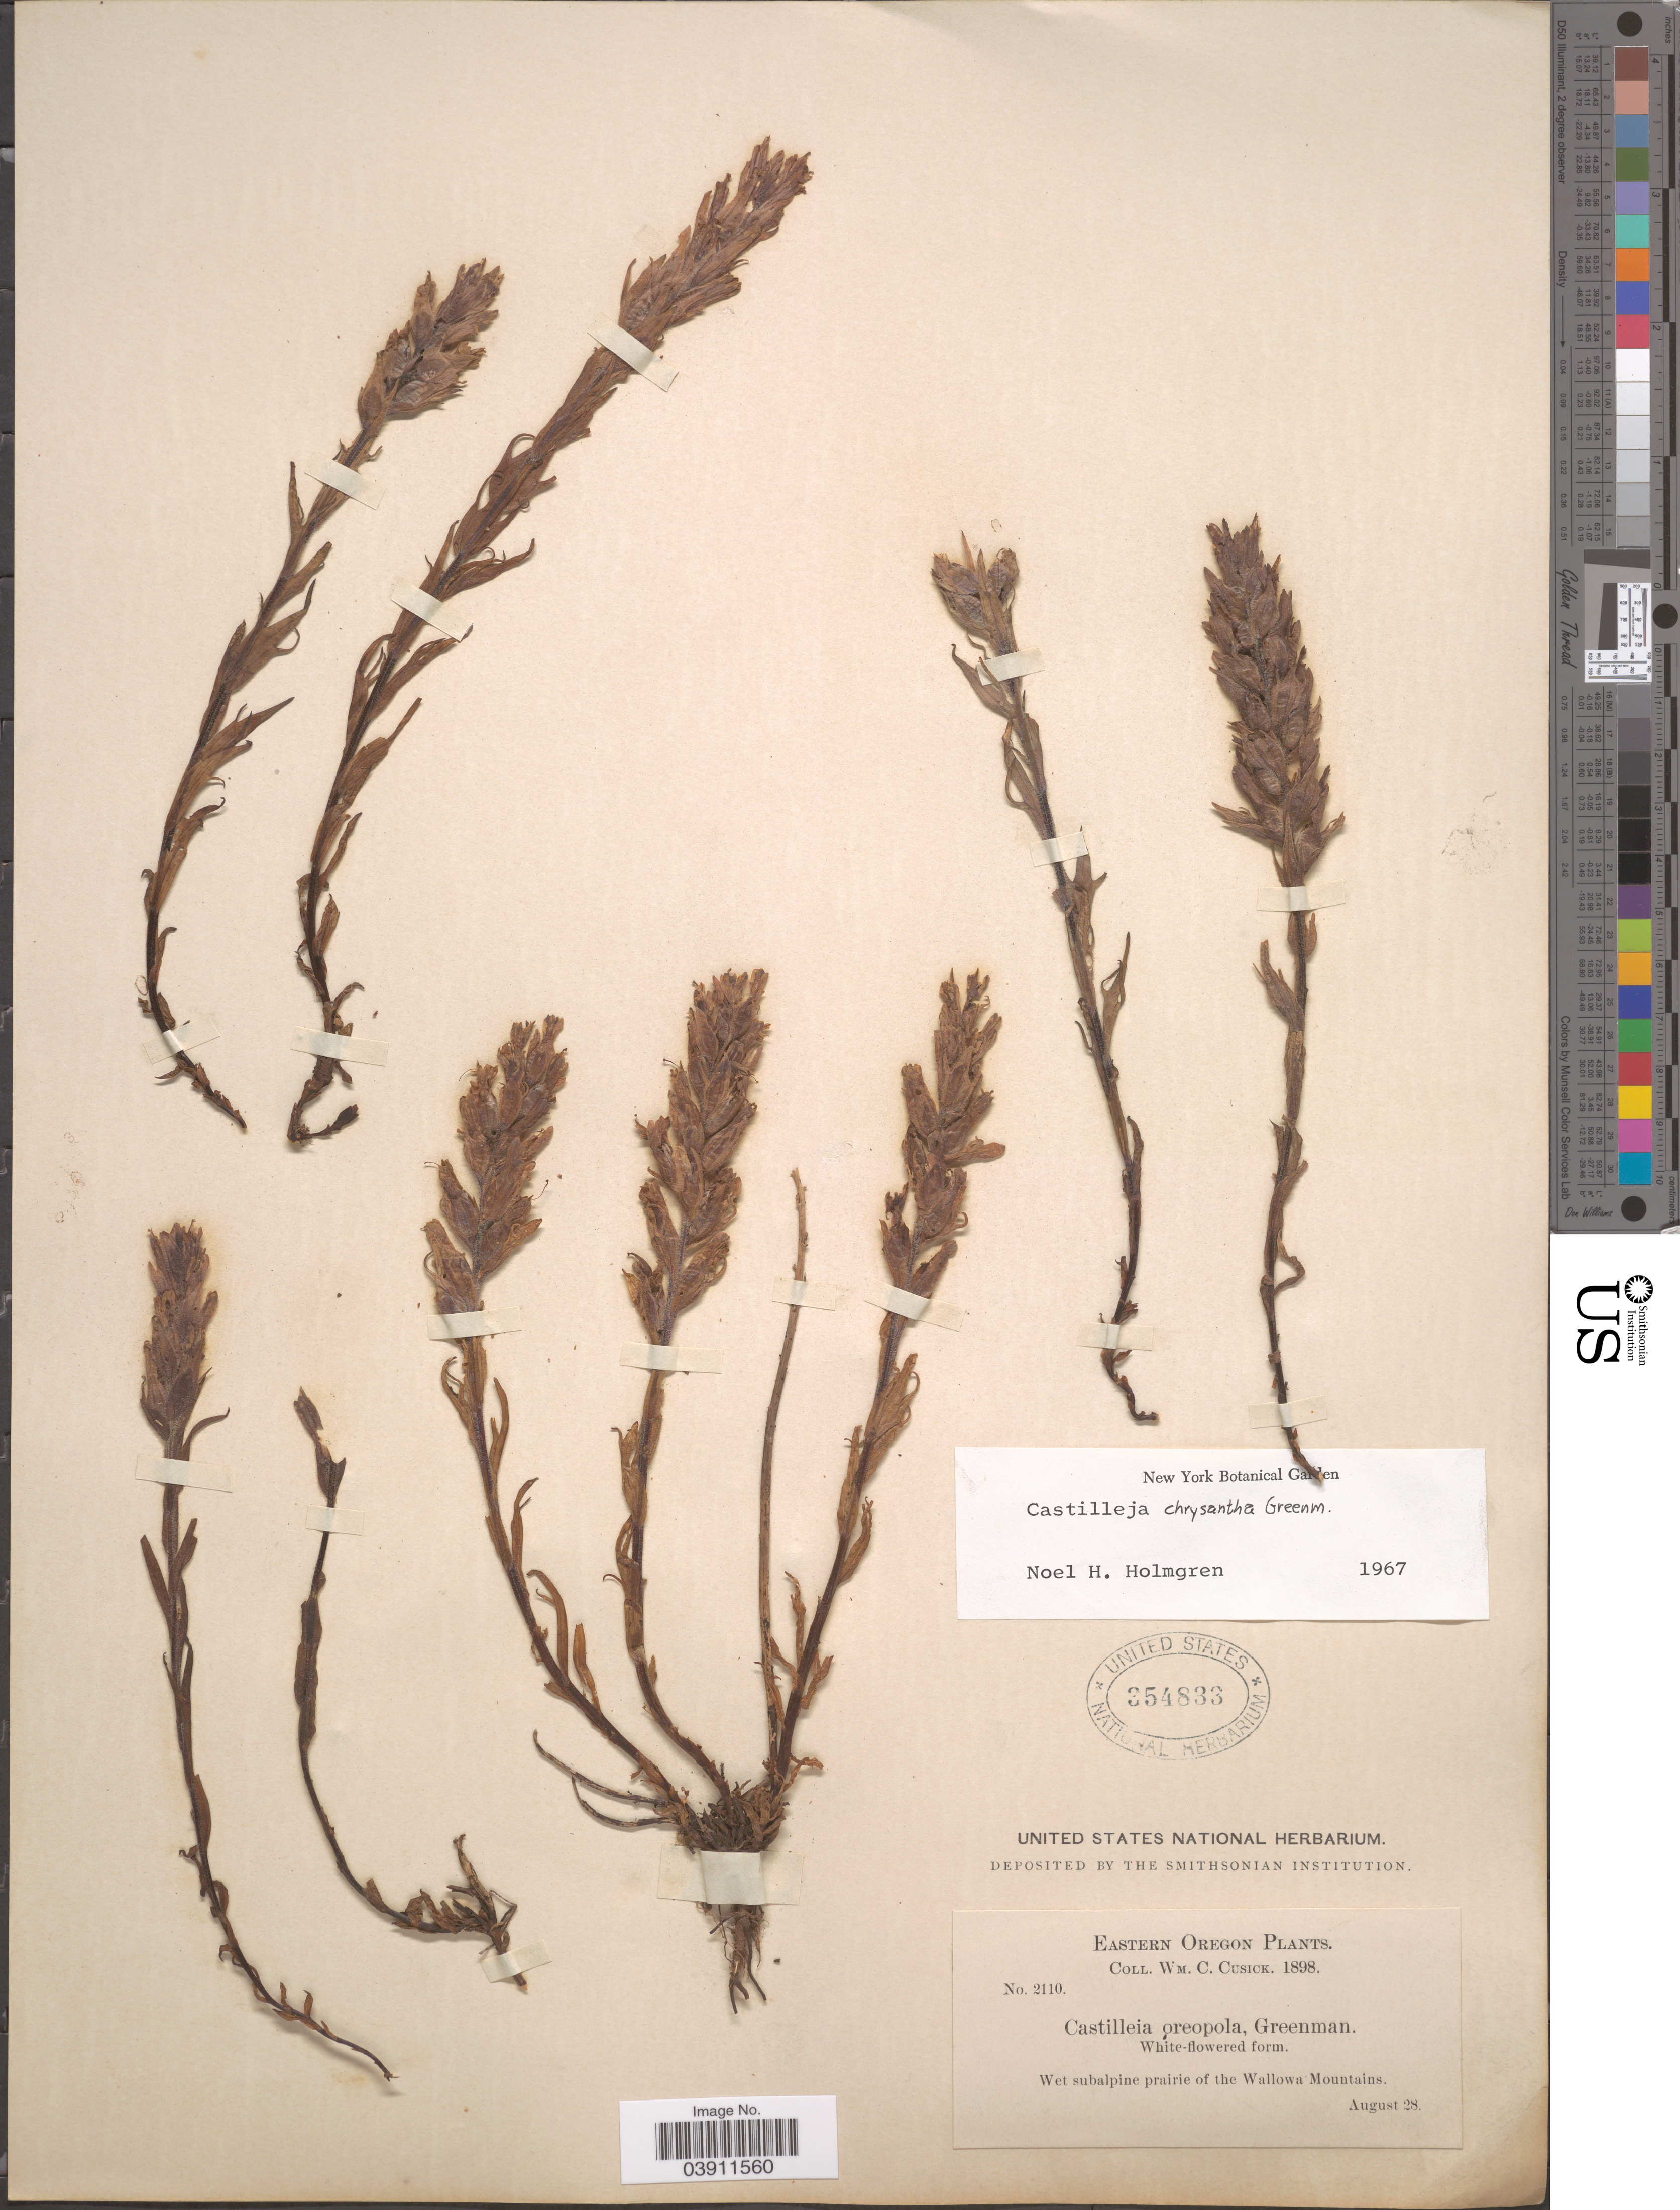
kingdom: Plantae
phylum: Tracheophyta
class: Magnoliopsida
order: Lamiales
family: Orobanchaceae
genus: Castilleja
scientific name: Castilleja chrysantha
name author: Greenm.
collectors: W. C. Cusick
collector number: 2110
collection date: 1898-08-28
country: United States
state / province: Oregon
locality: Eastern Oregon. Wet subalpine prairie of the Wallowa Mountains.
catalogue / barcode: US 354833